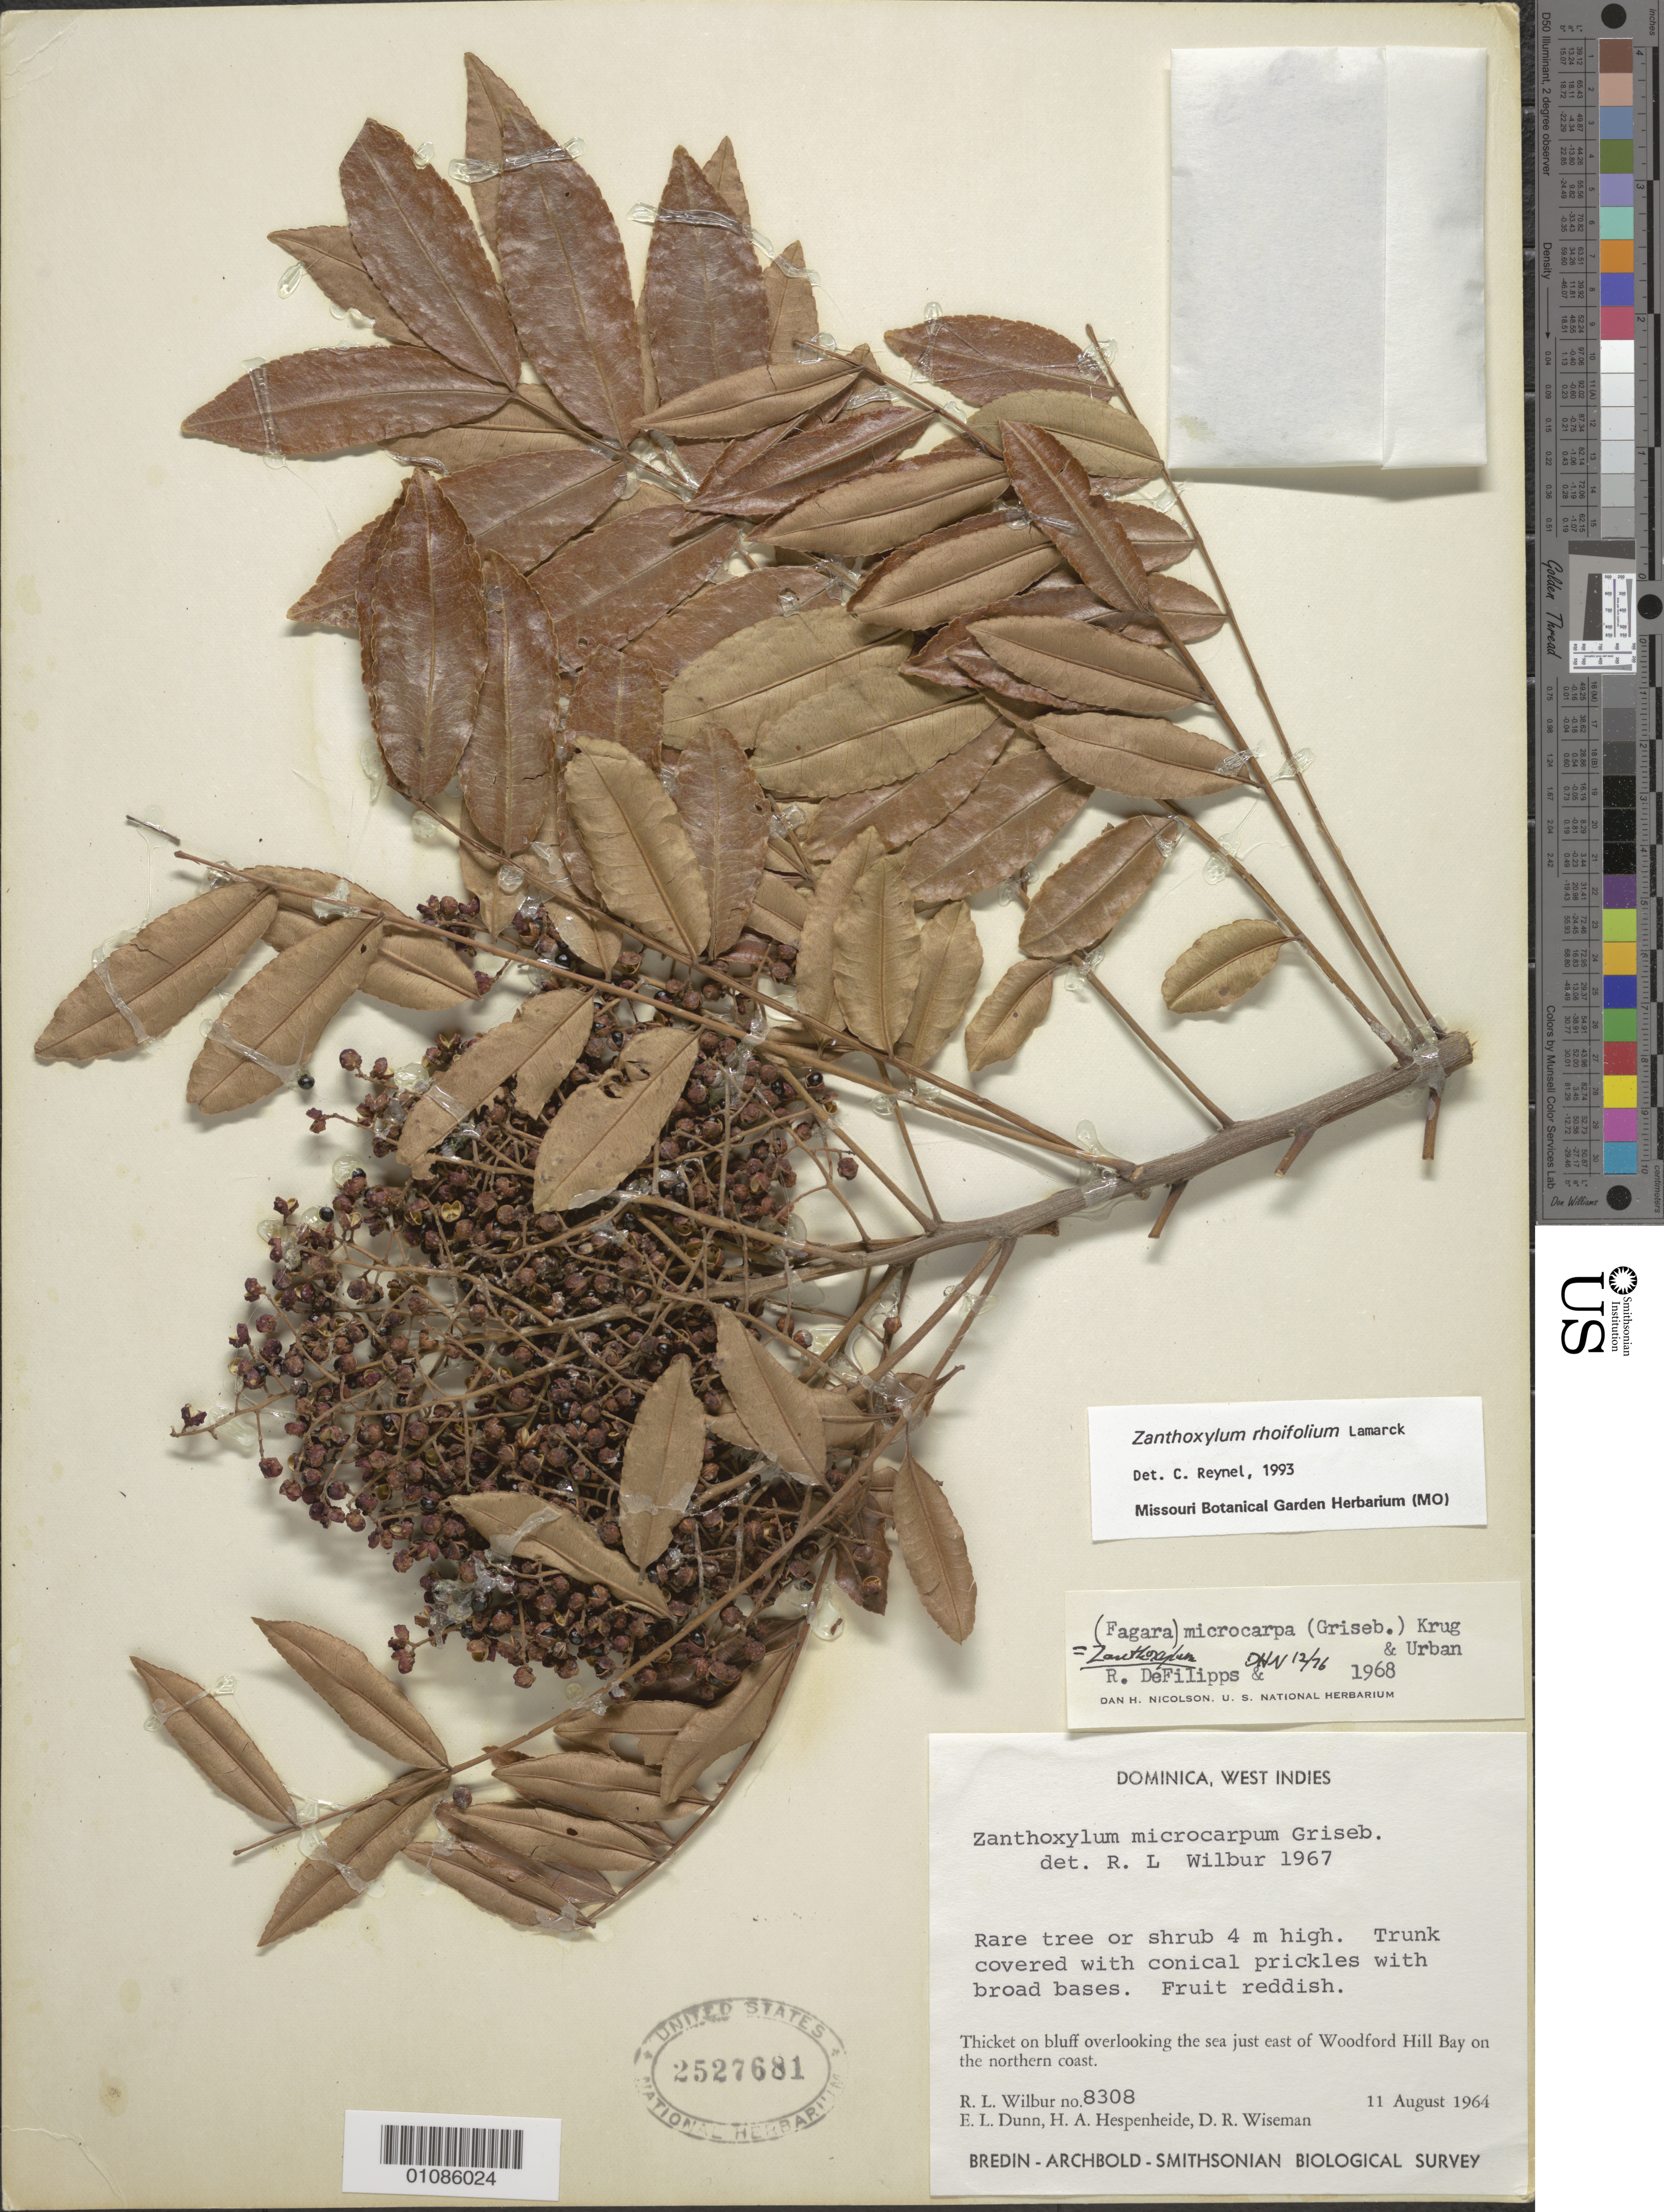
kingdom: Plantae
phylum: Tracheophyta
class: Magnoliopsida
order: Sapindales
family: Rutaceae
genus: Zanthoxylum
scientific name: Zanthoxylum microcarpum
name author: Griseb.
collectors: R. L. Wilbur, E. Dunn, H. A. Hespenheide & D. R. Wiseman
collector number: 8308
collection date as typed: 11 Aug 1964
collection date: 1964-08-11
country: Dominica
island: Dominica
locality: Thicket on bluff overlooking the sea just E of Woodford hill Bay on the Northern coast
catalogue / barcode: US 2527681